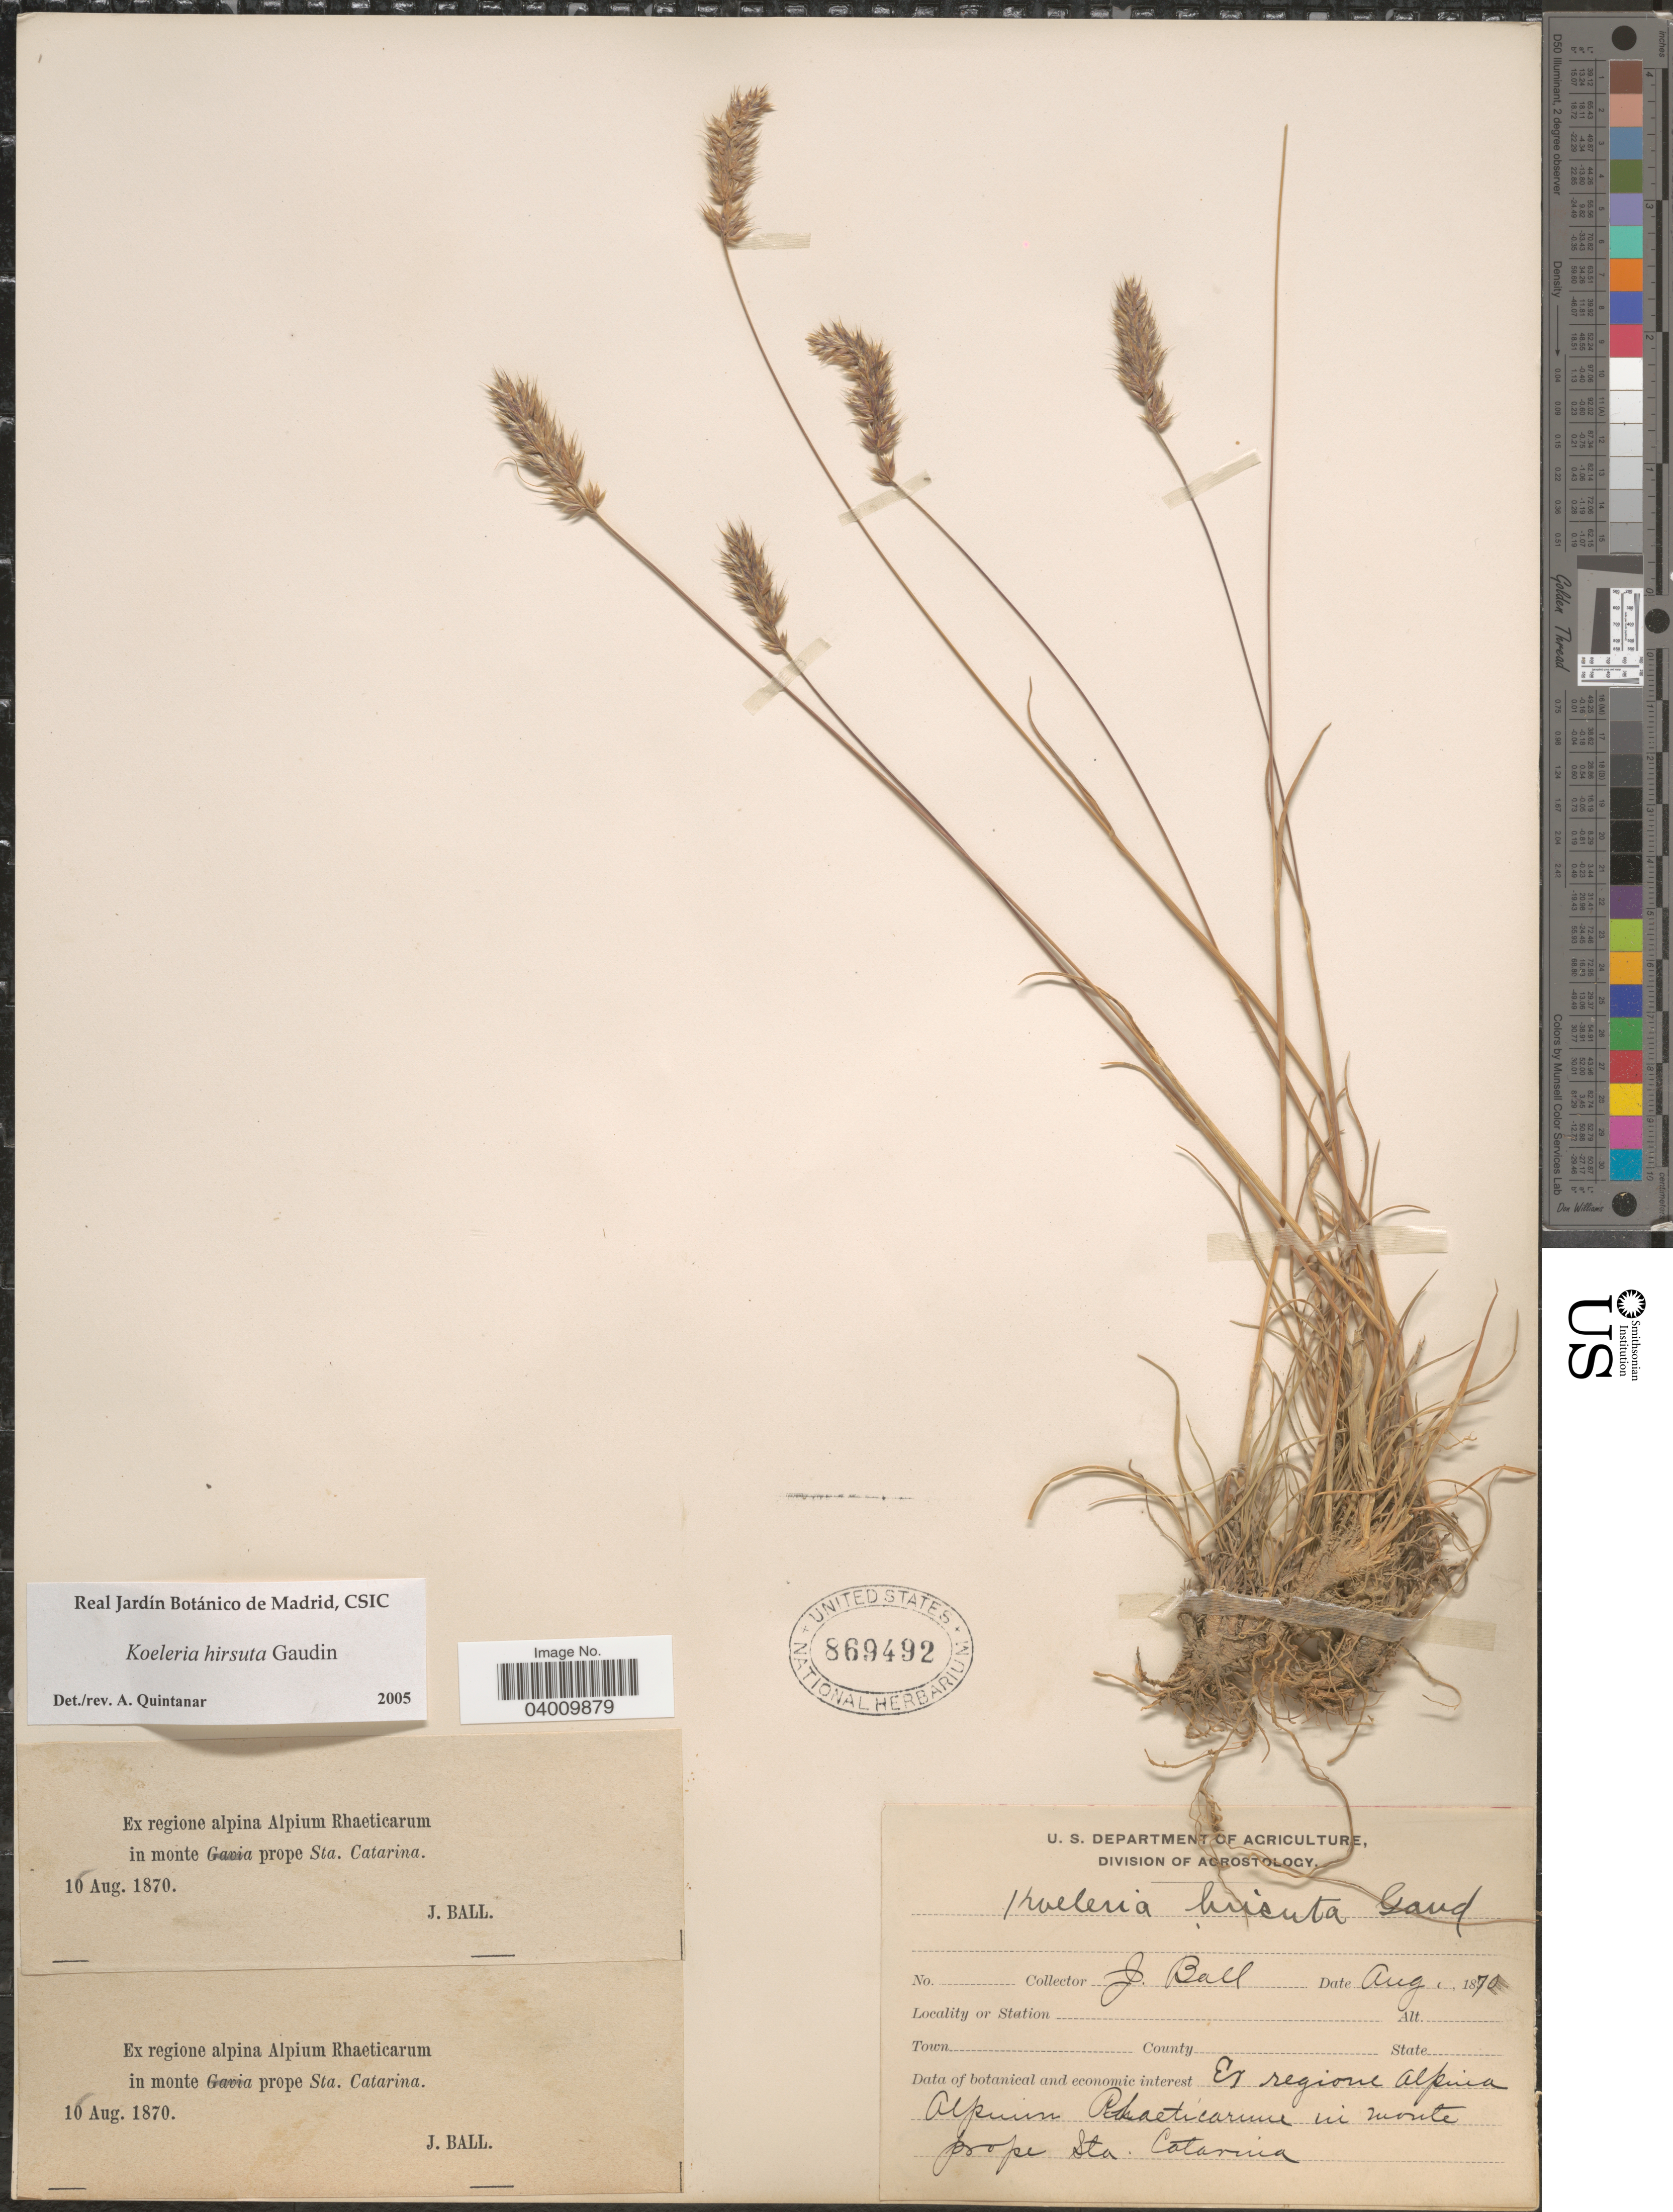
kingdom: Plantae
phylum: Tracheophyta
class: Liliopsida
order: Poales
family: Poaceae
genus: Koeleria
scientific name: Koeleria hirsuta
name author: Gaudin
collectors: J. Ball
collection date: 1870-08-16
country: Italy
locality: Ex regione alpina Alpium Rhaeticarum in monte prope Sta. Catarina.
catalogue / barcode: US 869492